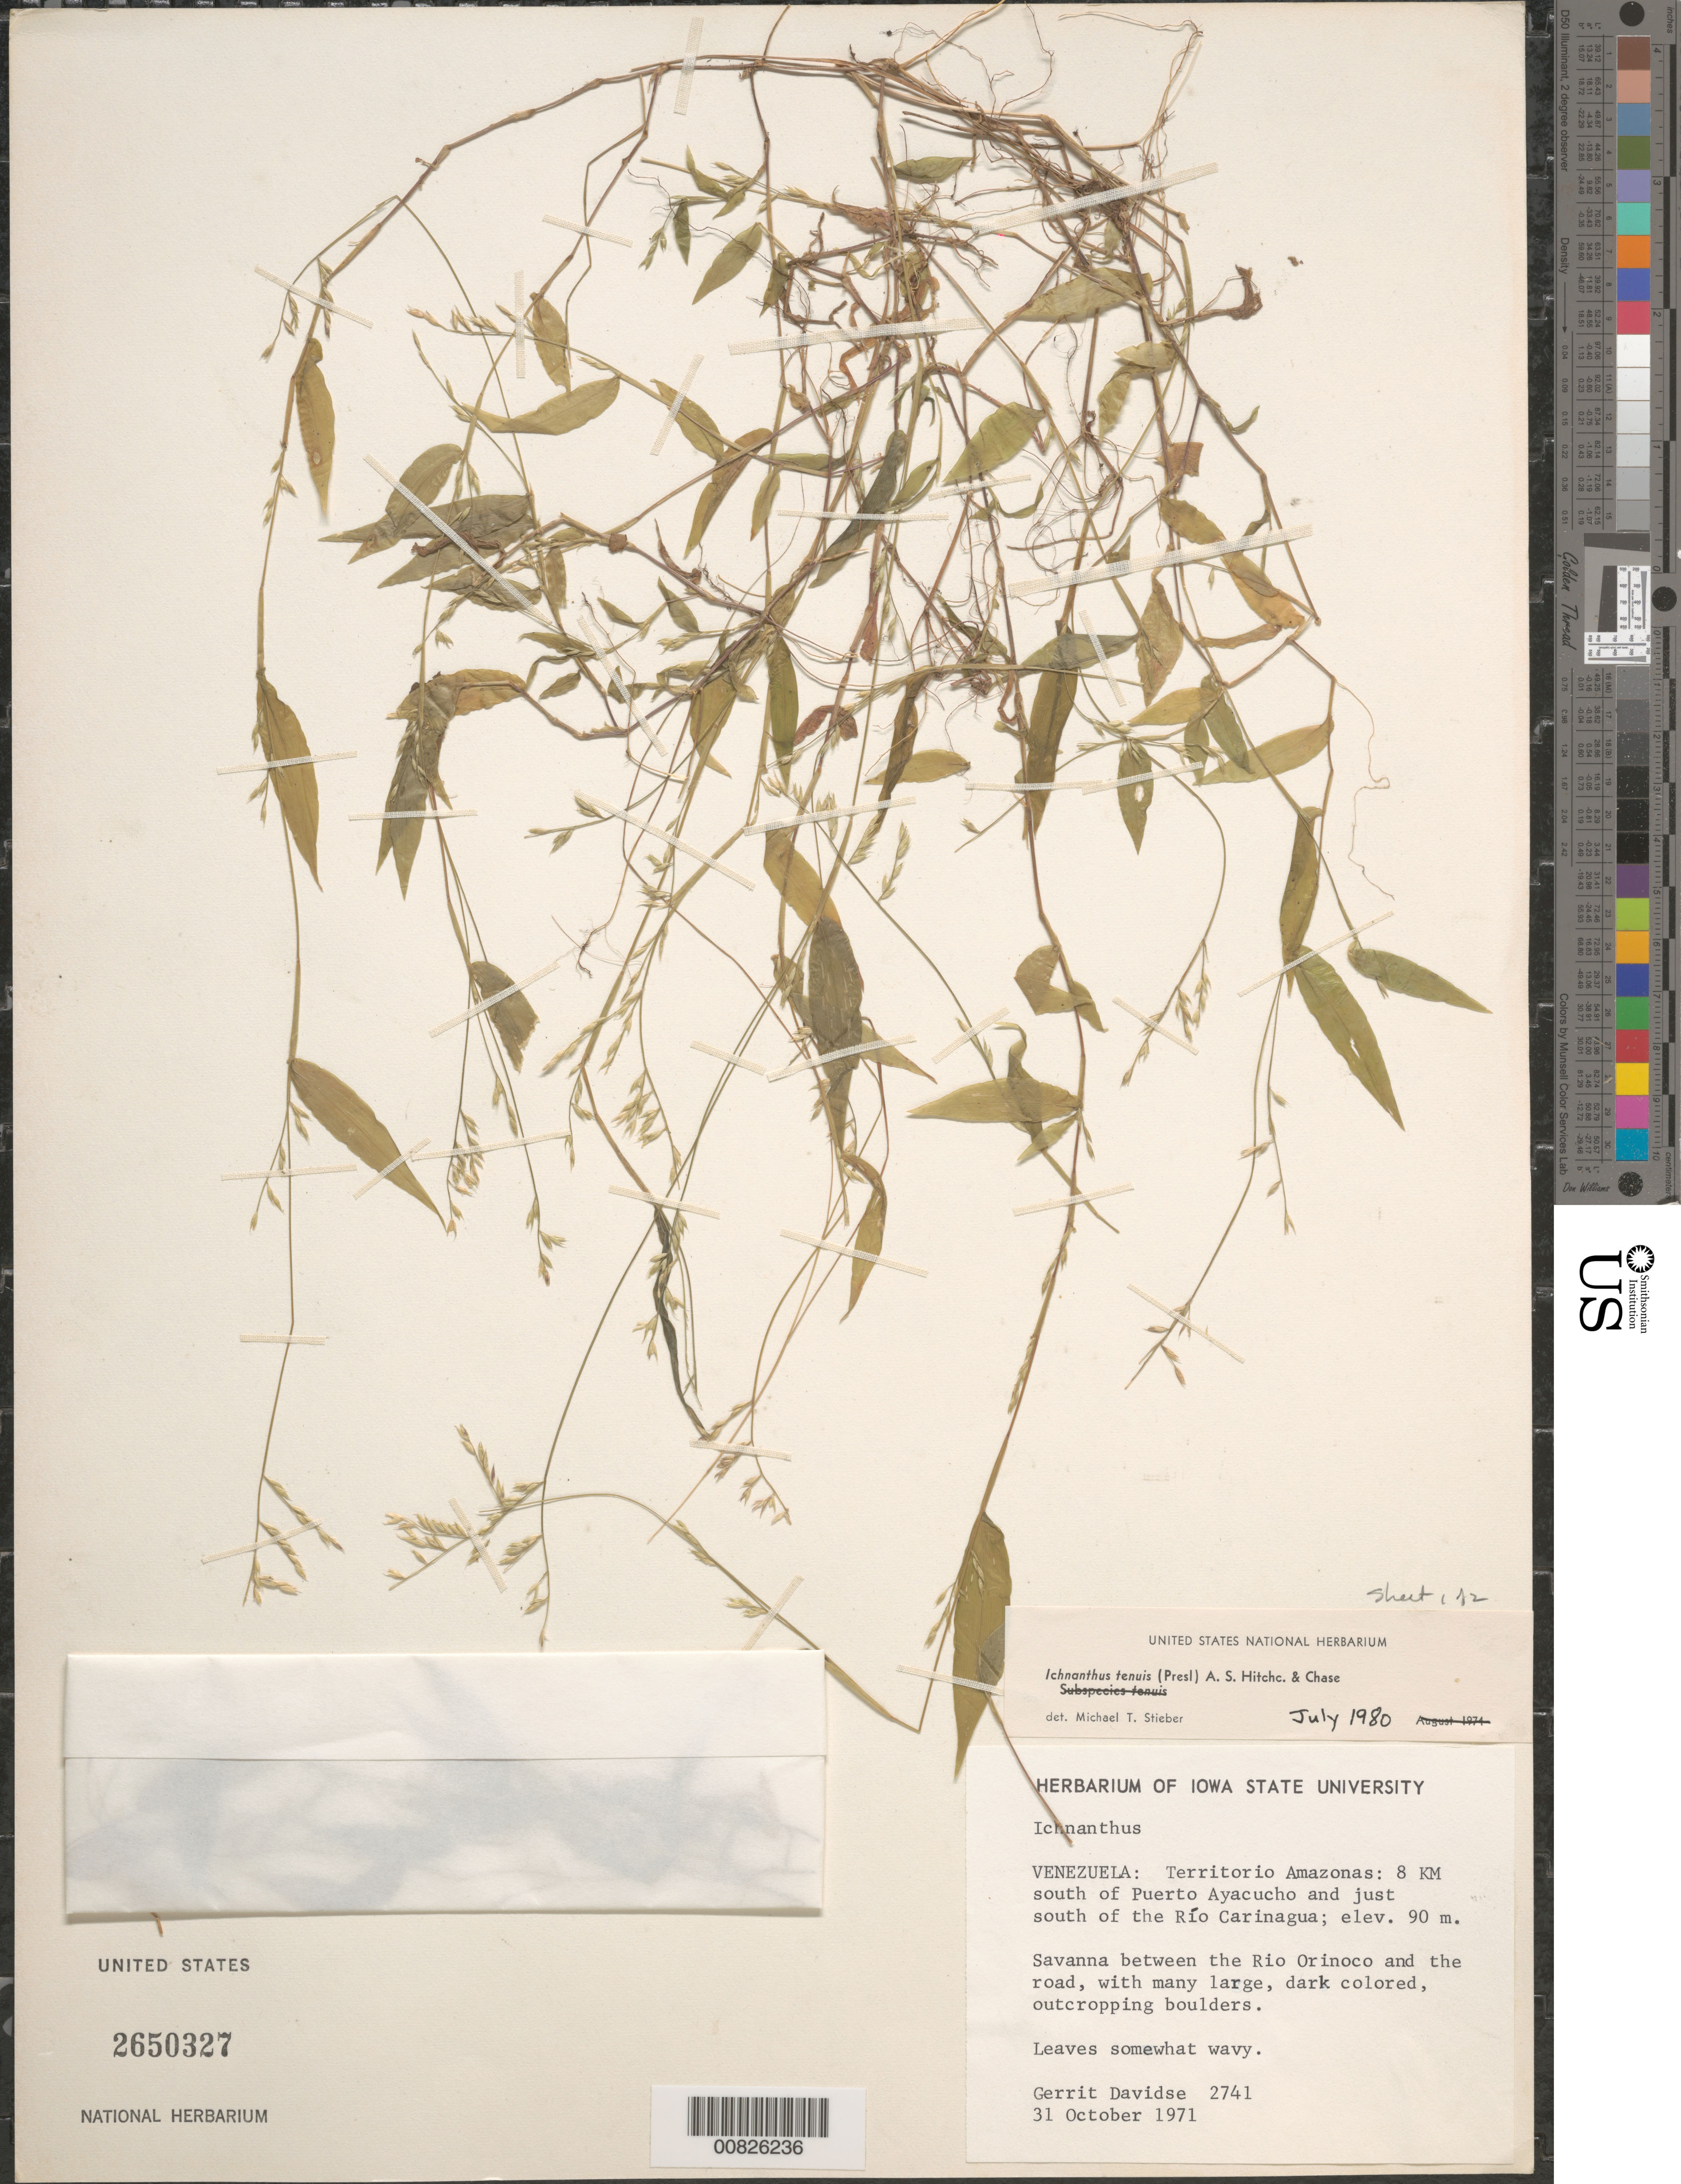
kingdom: Plantae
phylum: Tracheophyta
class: Liliopsida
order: Poales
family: Poaceae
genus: Ichnanthus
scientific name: Ichnanthus tenuis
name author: (J. Presl) Hitchc. & Chase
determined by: Stieber, M. T.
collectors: G. Davidse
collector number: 2741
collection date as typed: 31-Oct-71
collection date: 1971-10-31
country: Venezuela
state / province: Amazonas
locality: Puerto Ayacucho, 8 km S of and just S of the Río Carinagua, between the Río Orinoco and the road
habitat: Savanna between river and road, wit many large, dark-colored, outcropping boulders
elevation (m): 90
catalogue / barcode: US 2650327